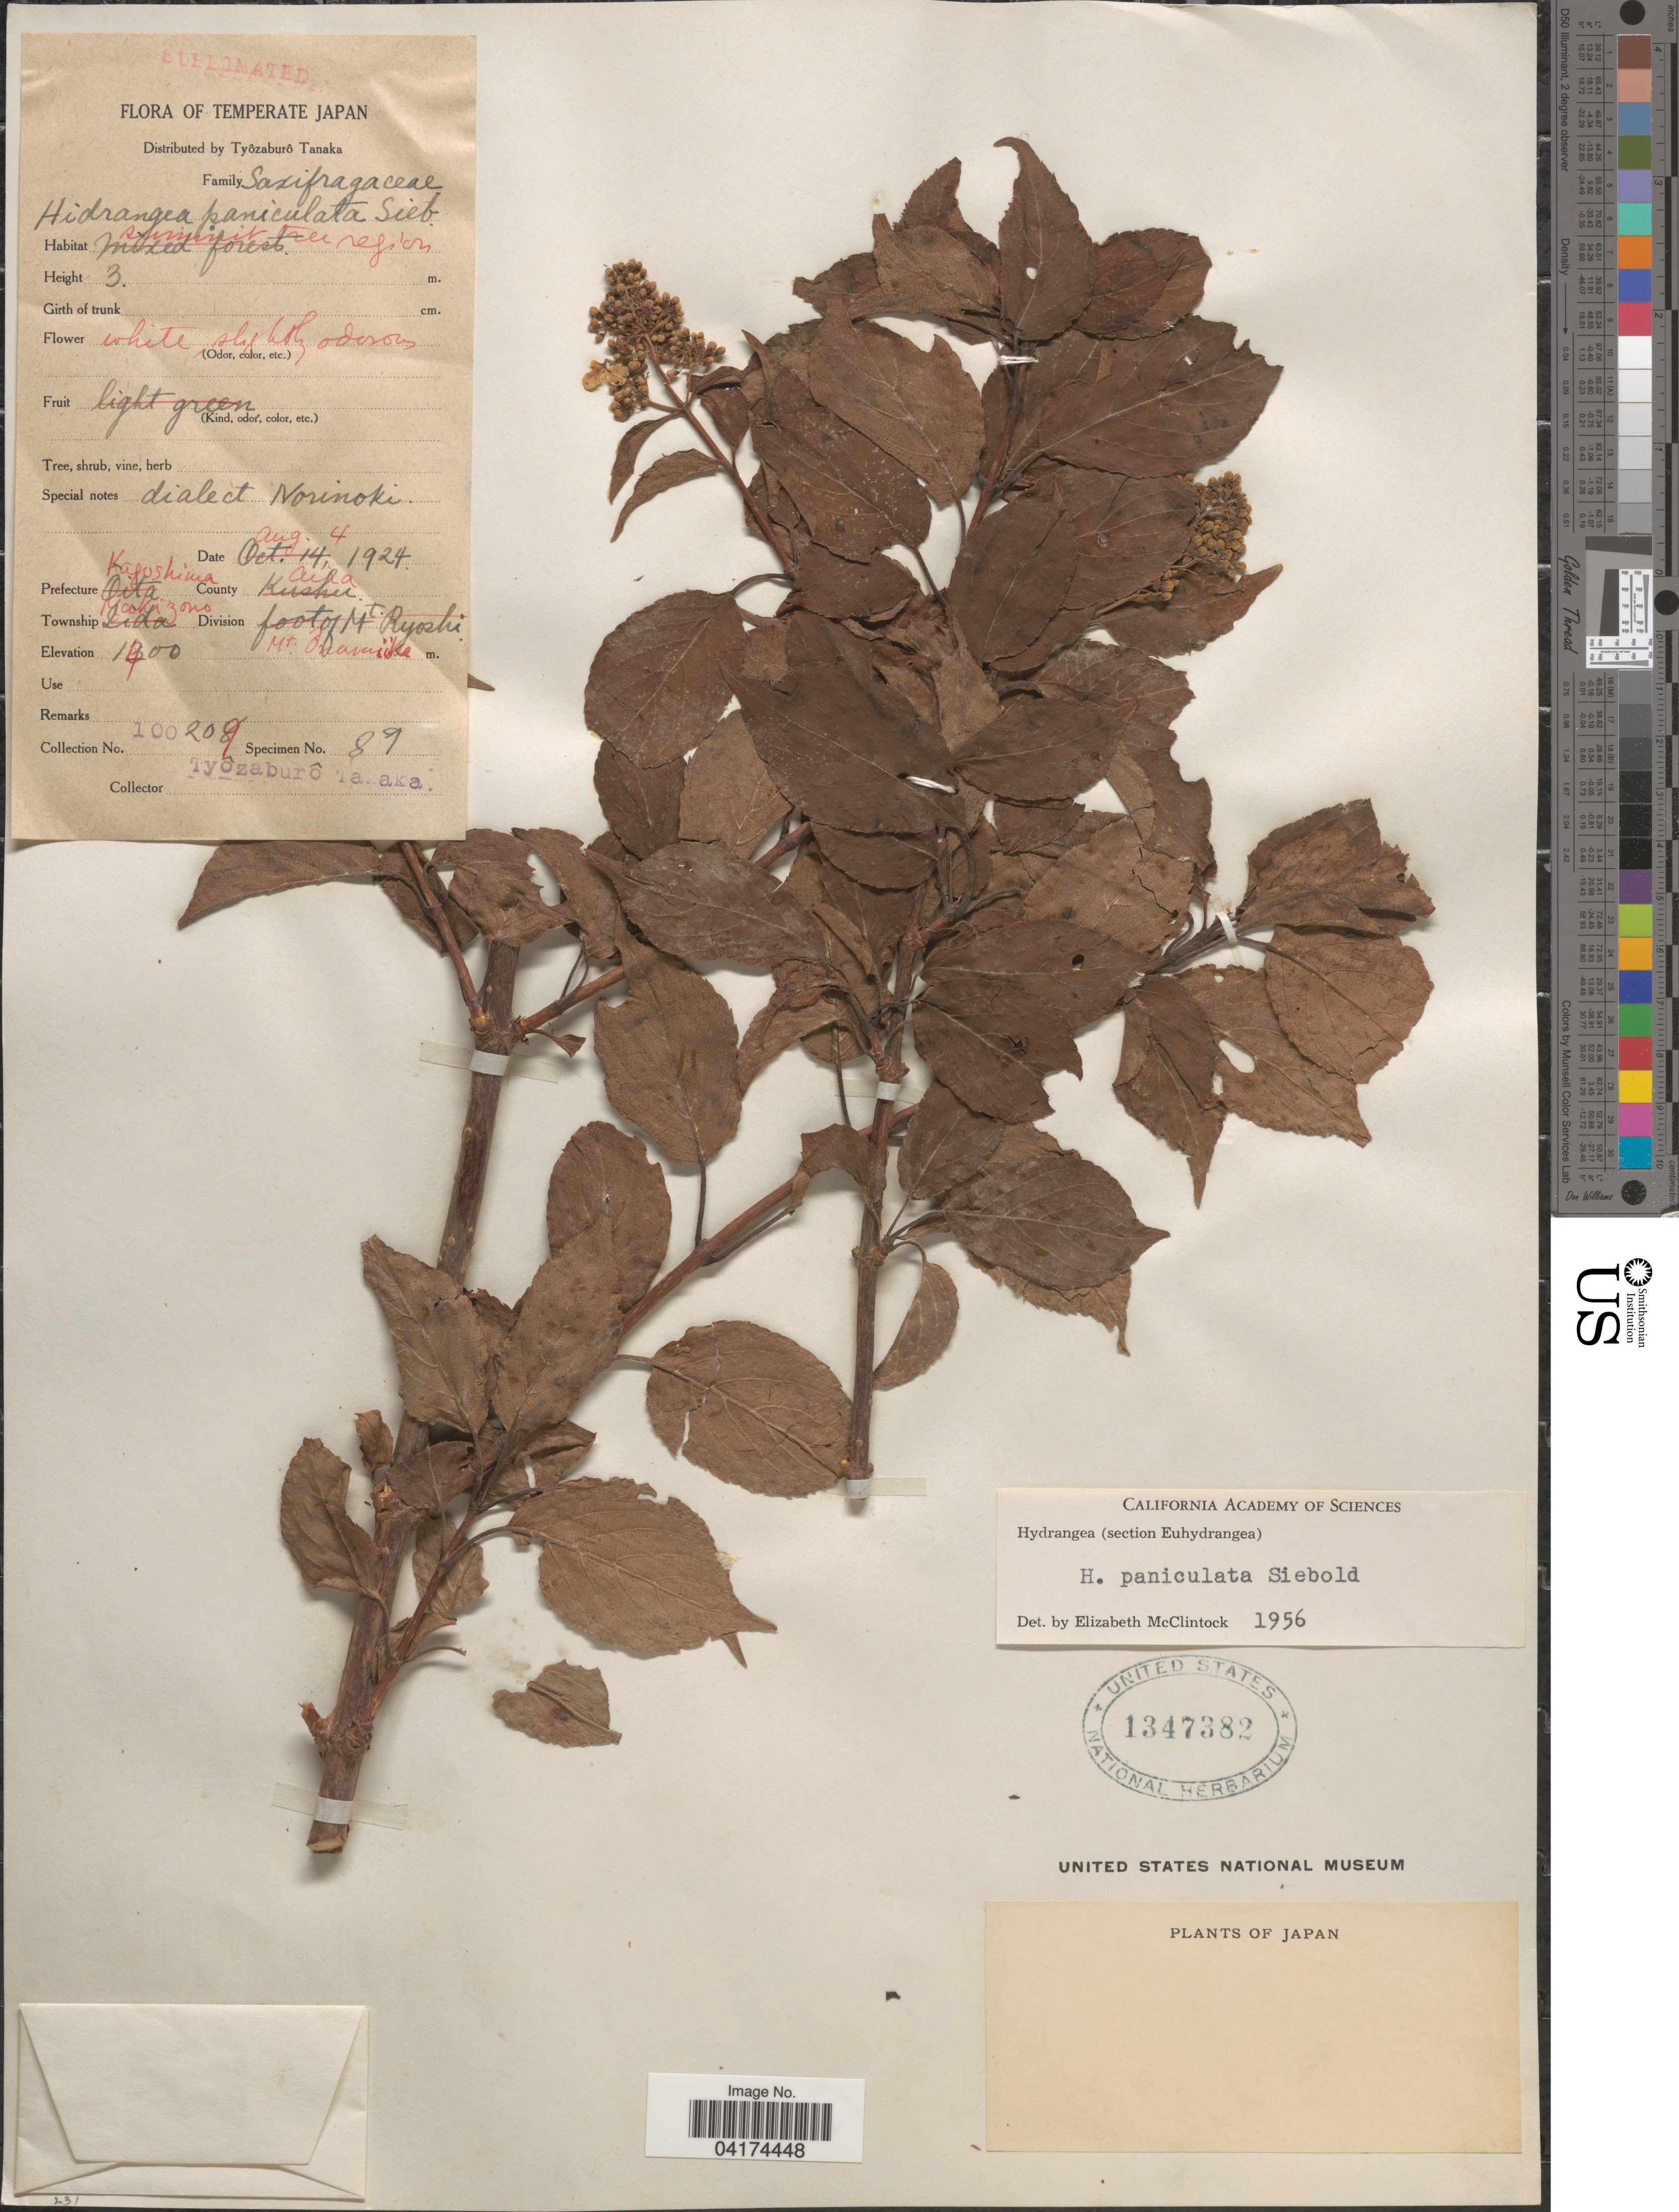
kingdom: Plantae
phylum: Tracheophyta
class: Magnoliopsida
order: Cornales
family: Hydrangeaceae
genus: Hydrangea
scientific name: Hydrangea paniculata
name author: Siebold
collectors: T. Tanaka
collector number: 100209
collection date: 1924-08-04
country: Japan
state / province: Kagosima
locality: Temperate Japan. Prefecture Kagoshima. County Aira. Township Makizono. Division Mt. Onamiike.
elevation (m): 1400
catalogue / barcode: US 1347382